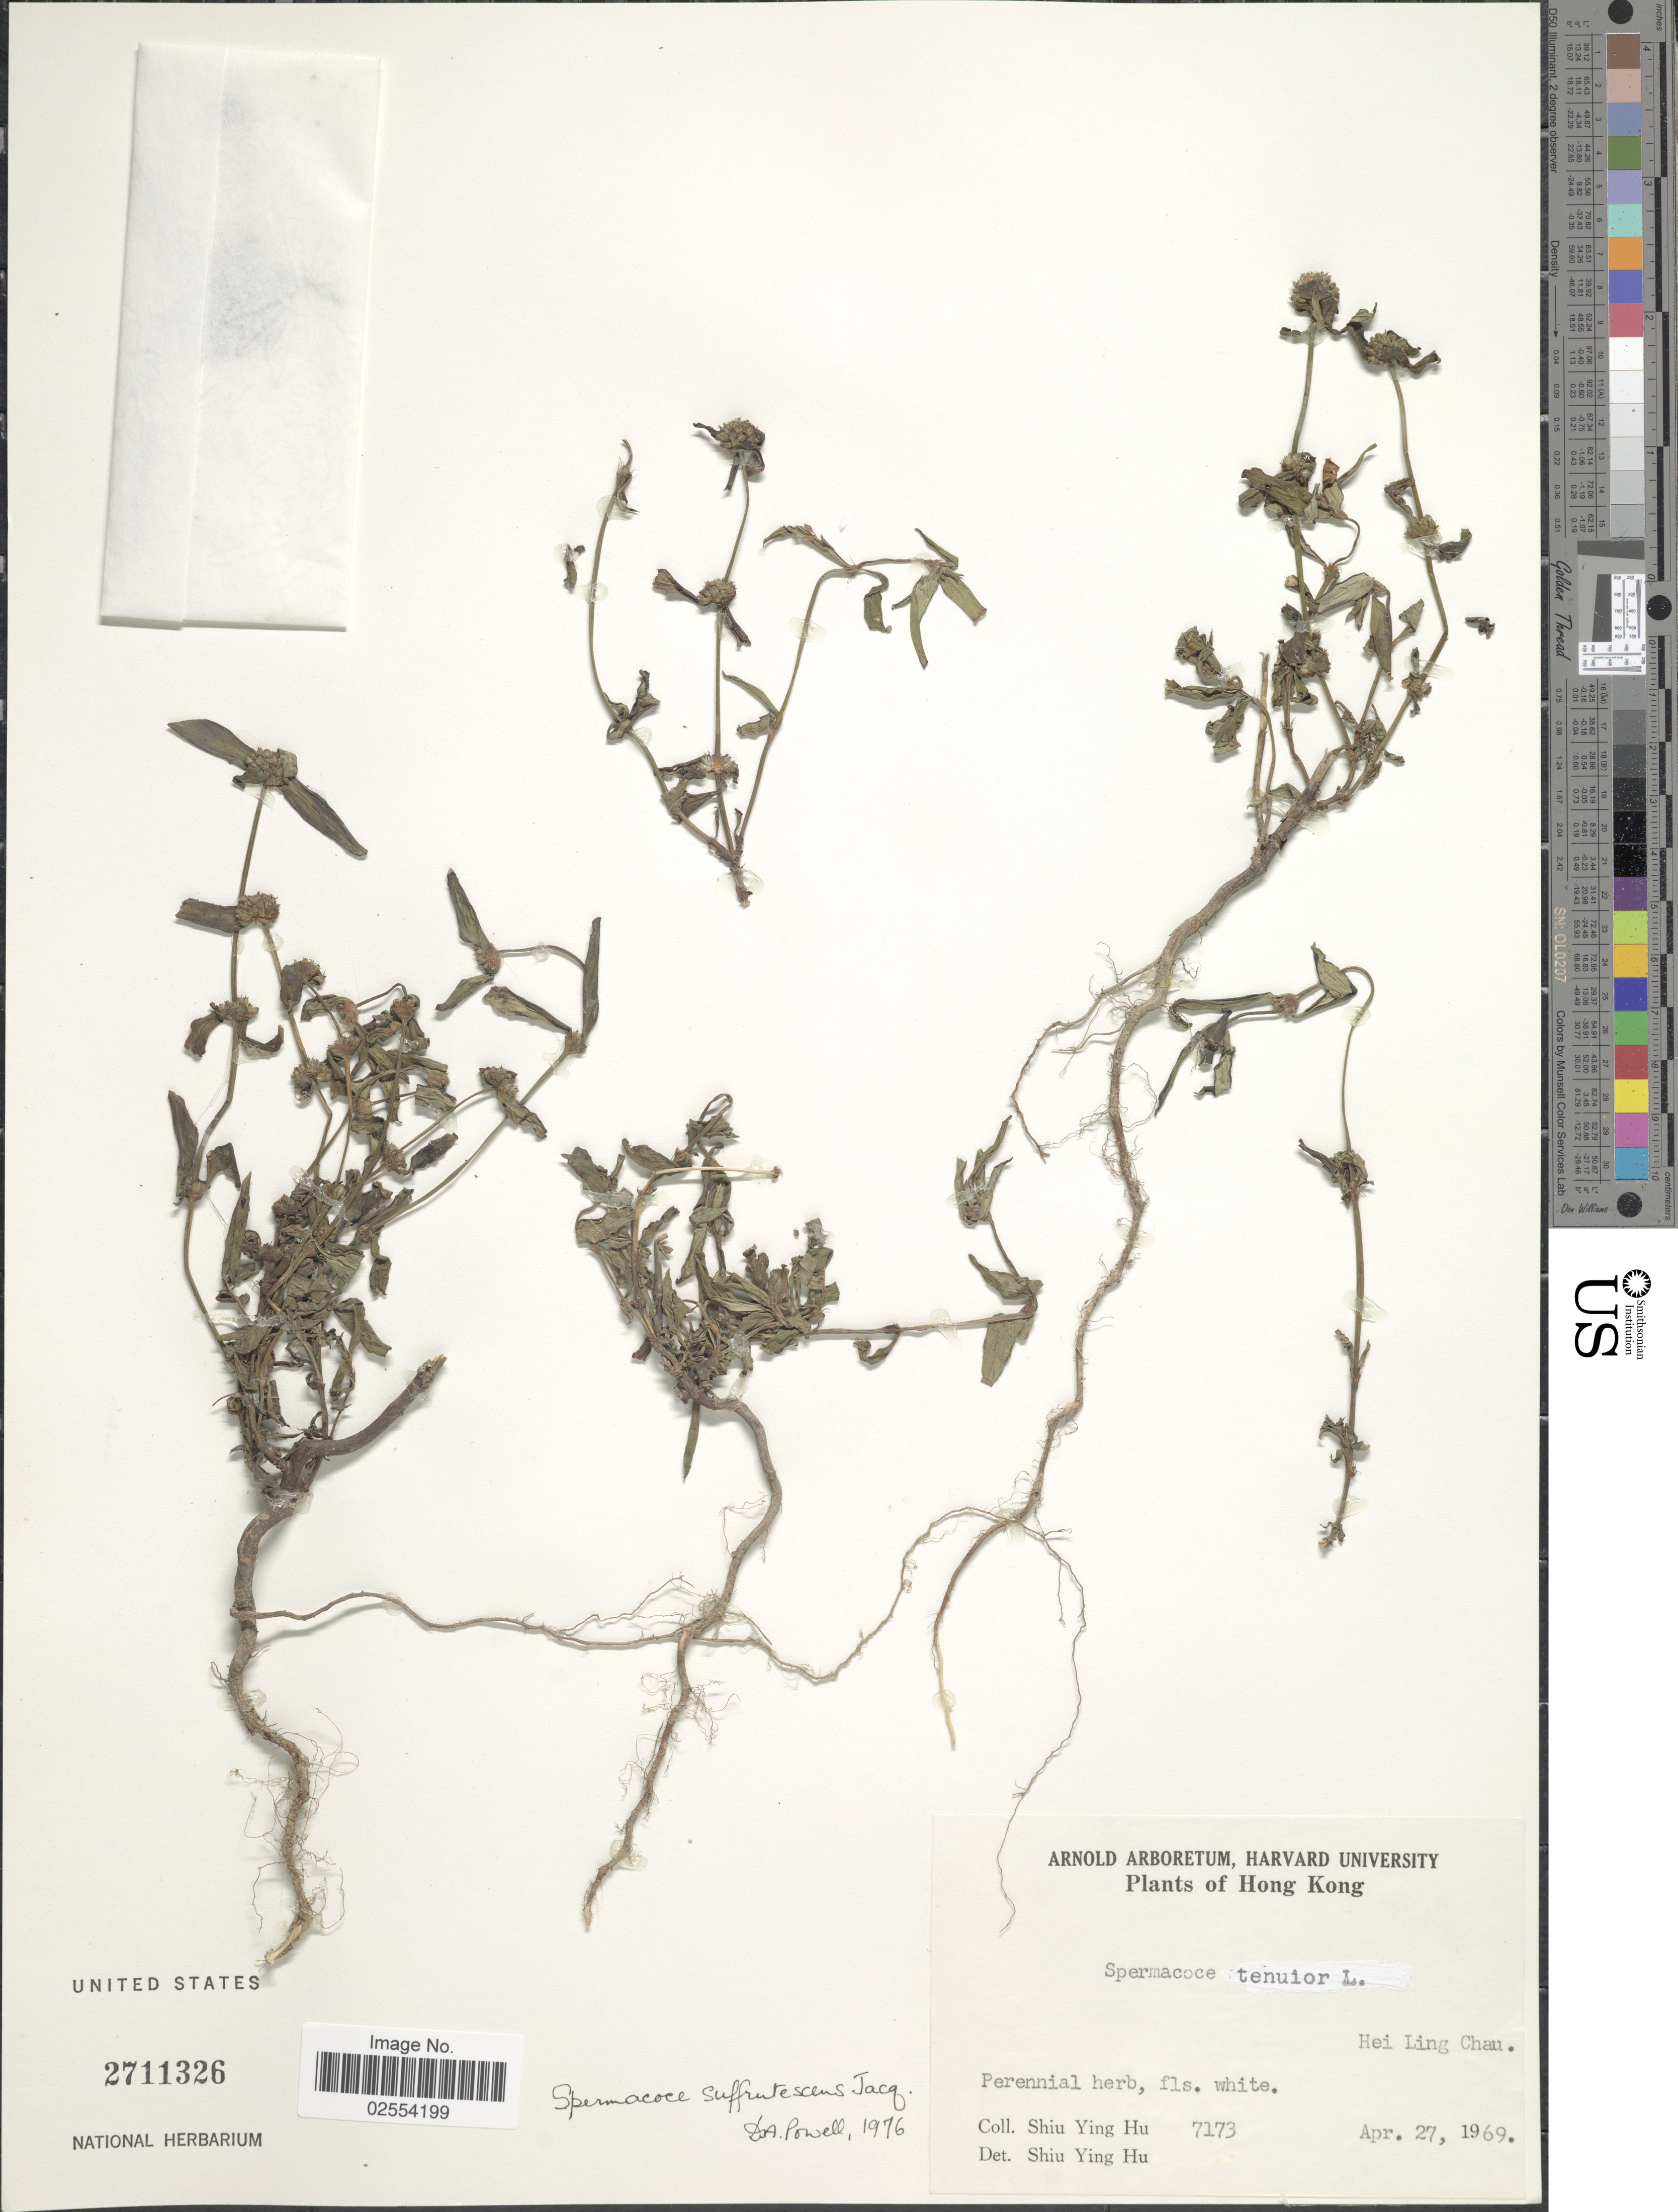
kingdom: Plantae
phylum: Tracheophyta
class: Magnoliopsida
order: Gentianales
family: Rubiaceae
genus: Spermacoce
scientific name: Spermacoce assurgens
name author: Ruiz & Pav.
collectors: S. Y. Hu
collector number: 7173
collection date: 1969-04-27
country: China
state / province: Hong Kong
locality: Hei Ling Chau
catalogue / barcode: US 2711326